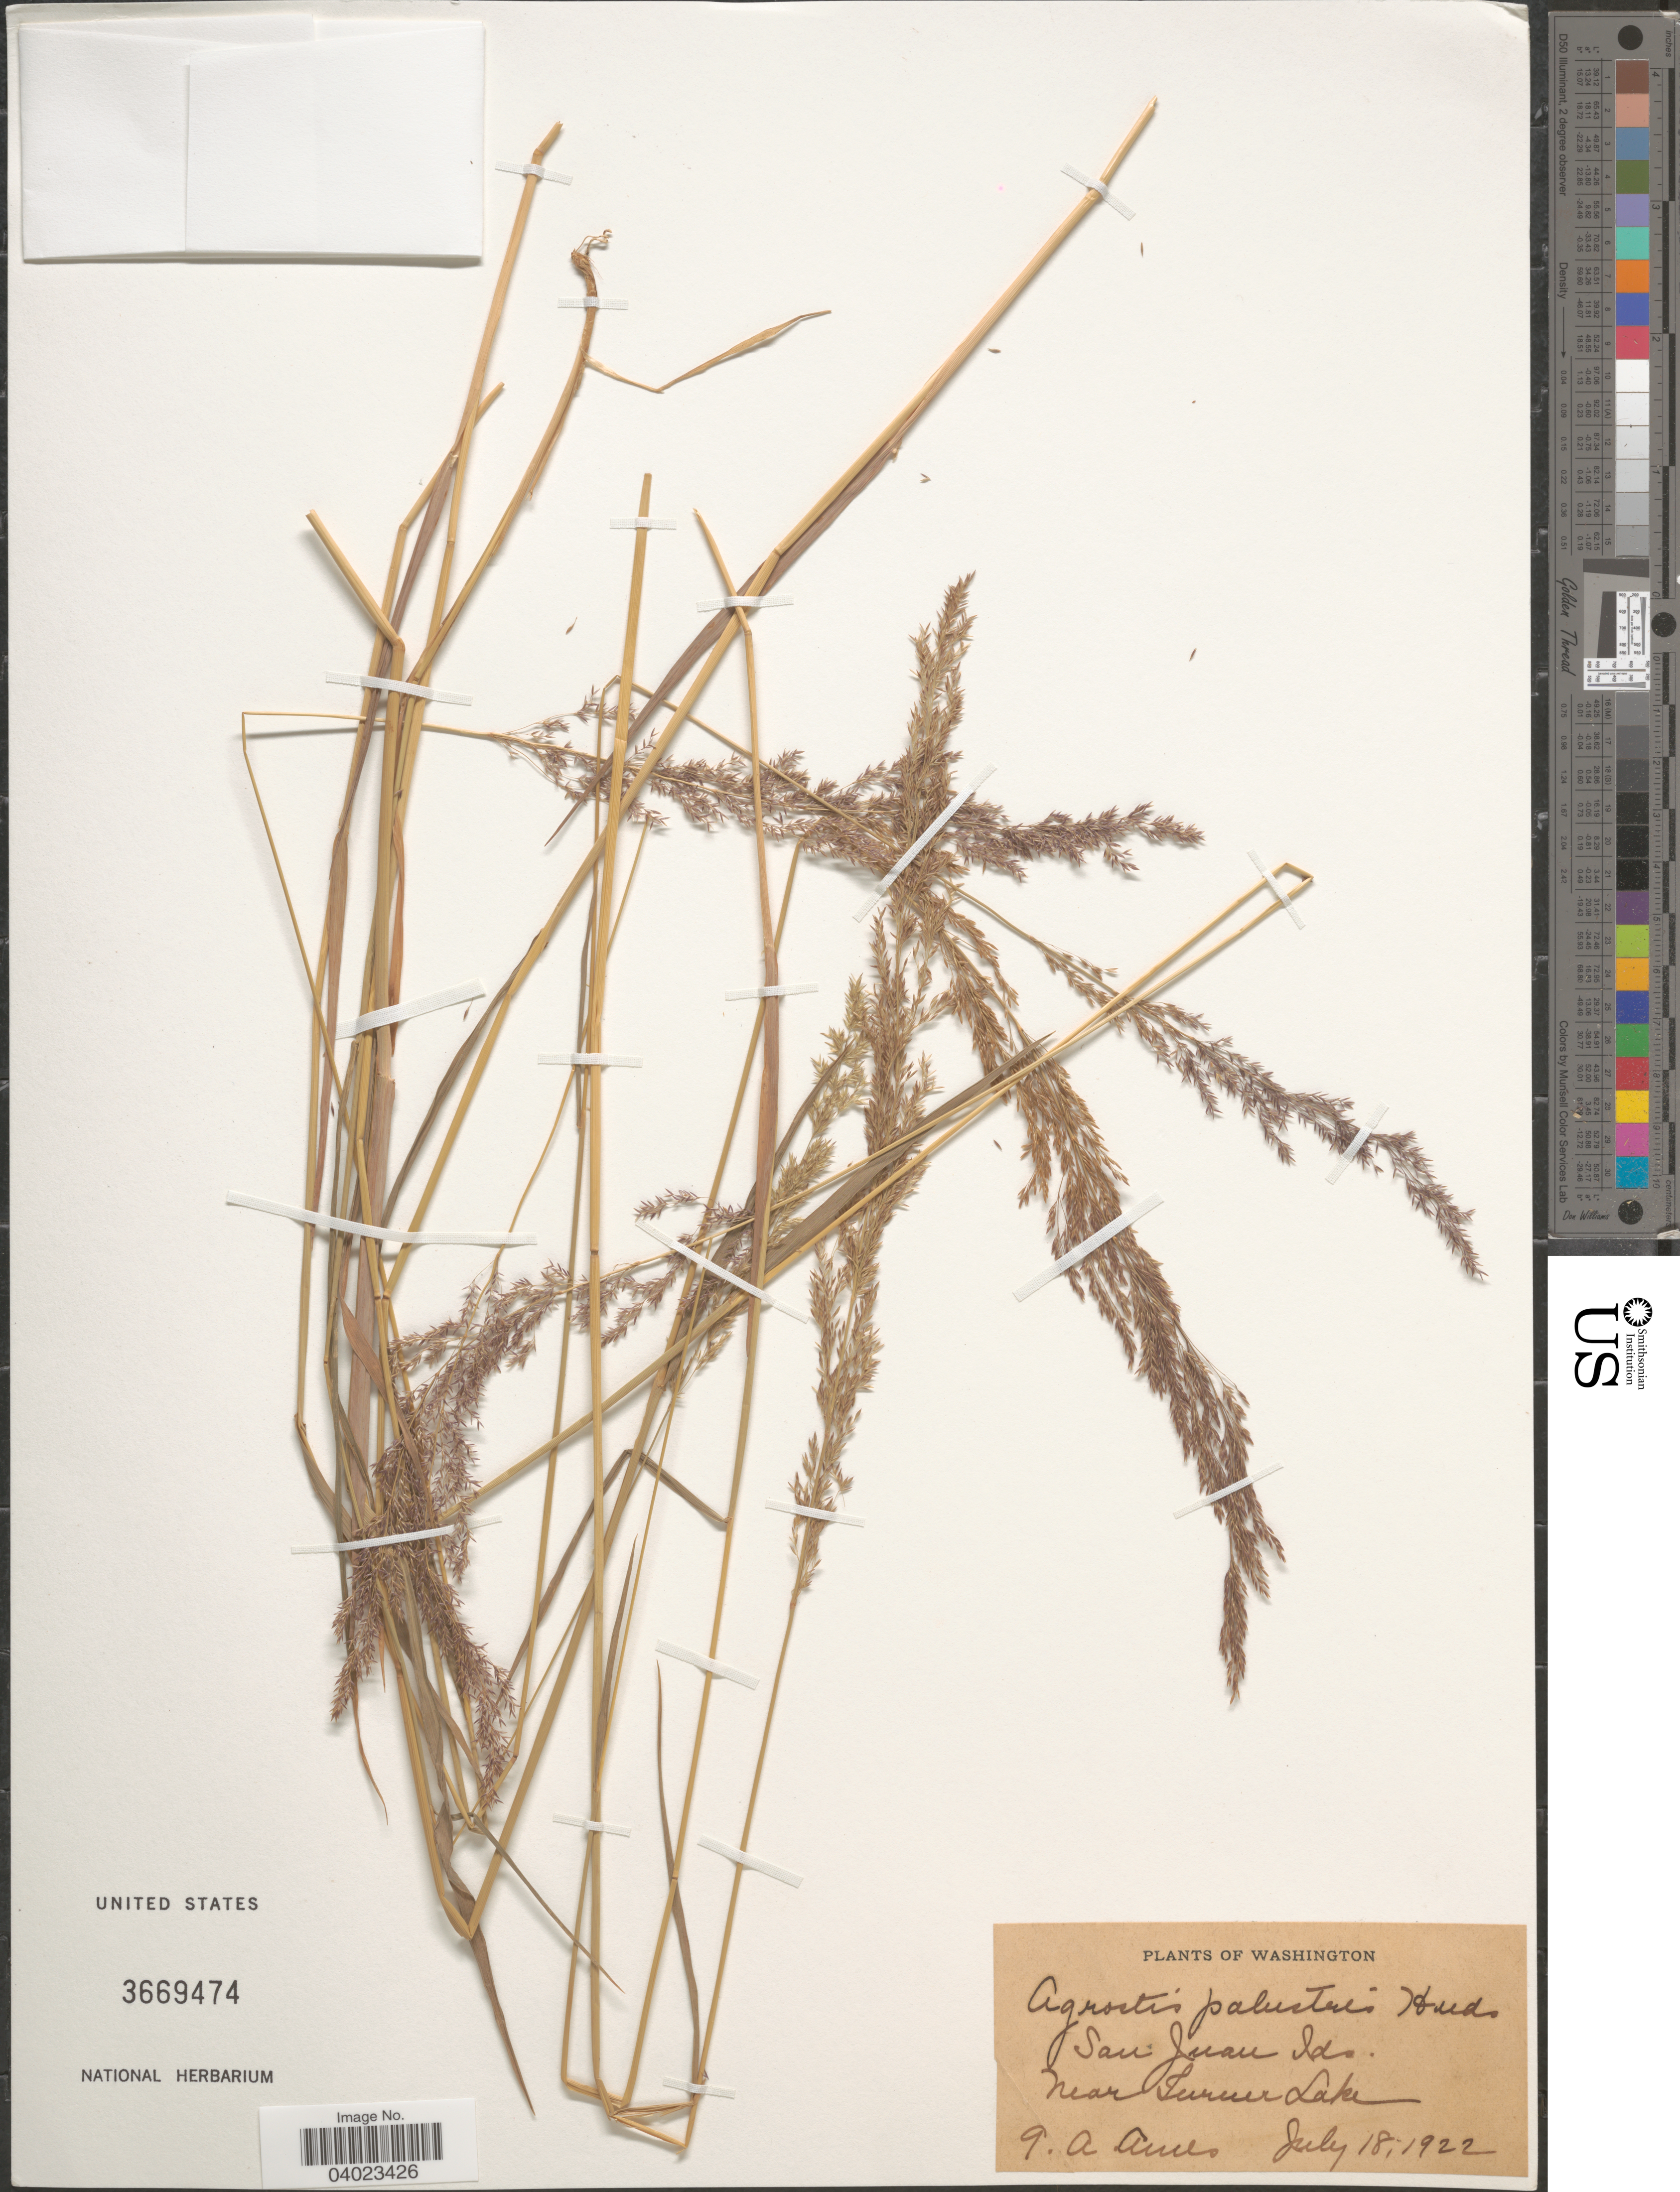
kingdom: Plantae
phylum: Tracheophyta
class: Liliopsida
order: Poales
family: Poaceae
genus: Agrostis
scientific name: Agrostis stolonifera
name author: L.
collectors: A. Ames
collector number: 9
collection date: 1922-07-18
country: United States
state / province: Washington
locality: San Juan Ids. Near Turner Lake.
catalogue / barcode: US 3669474